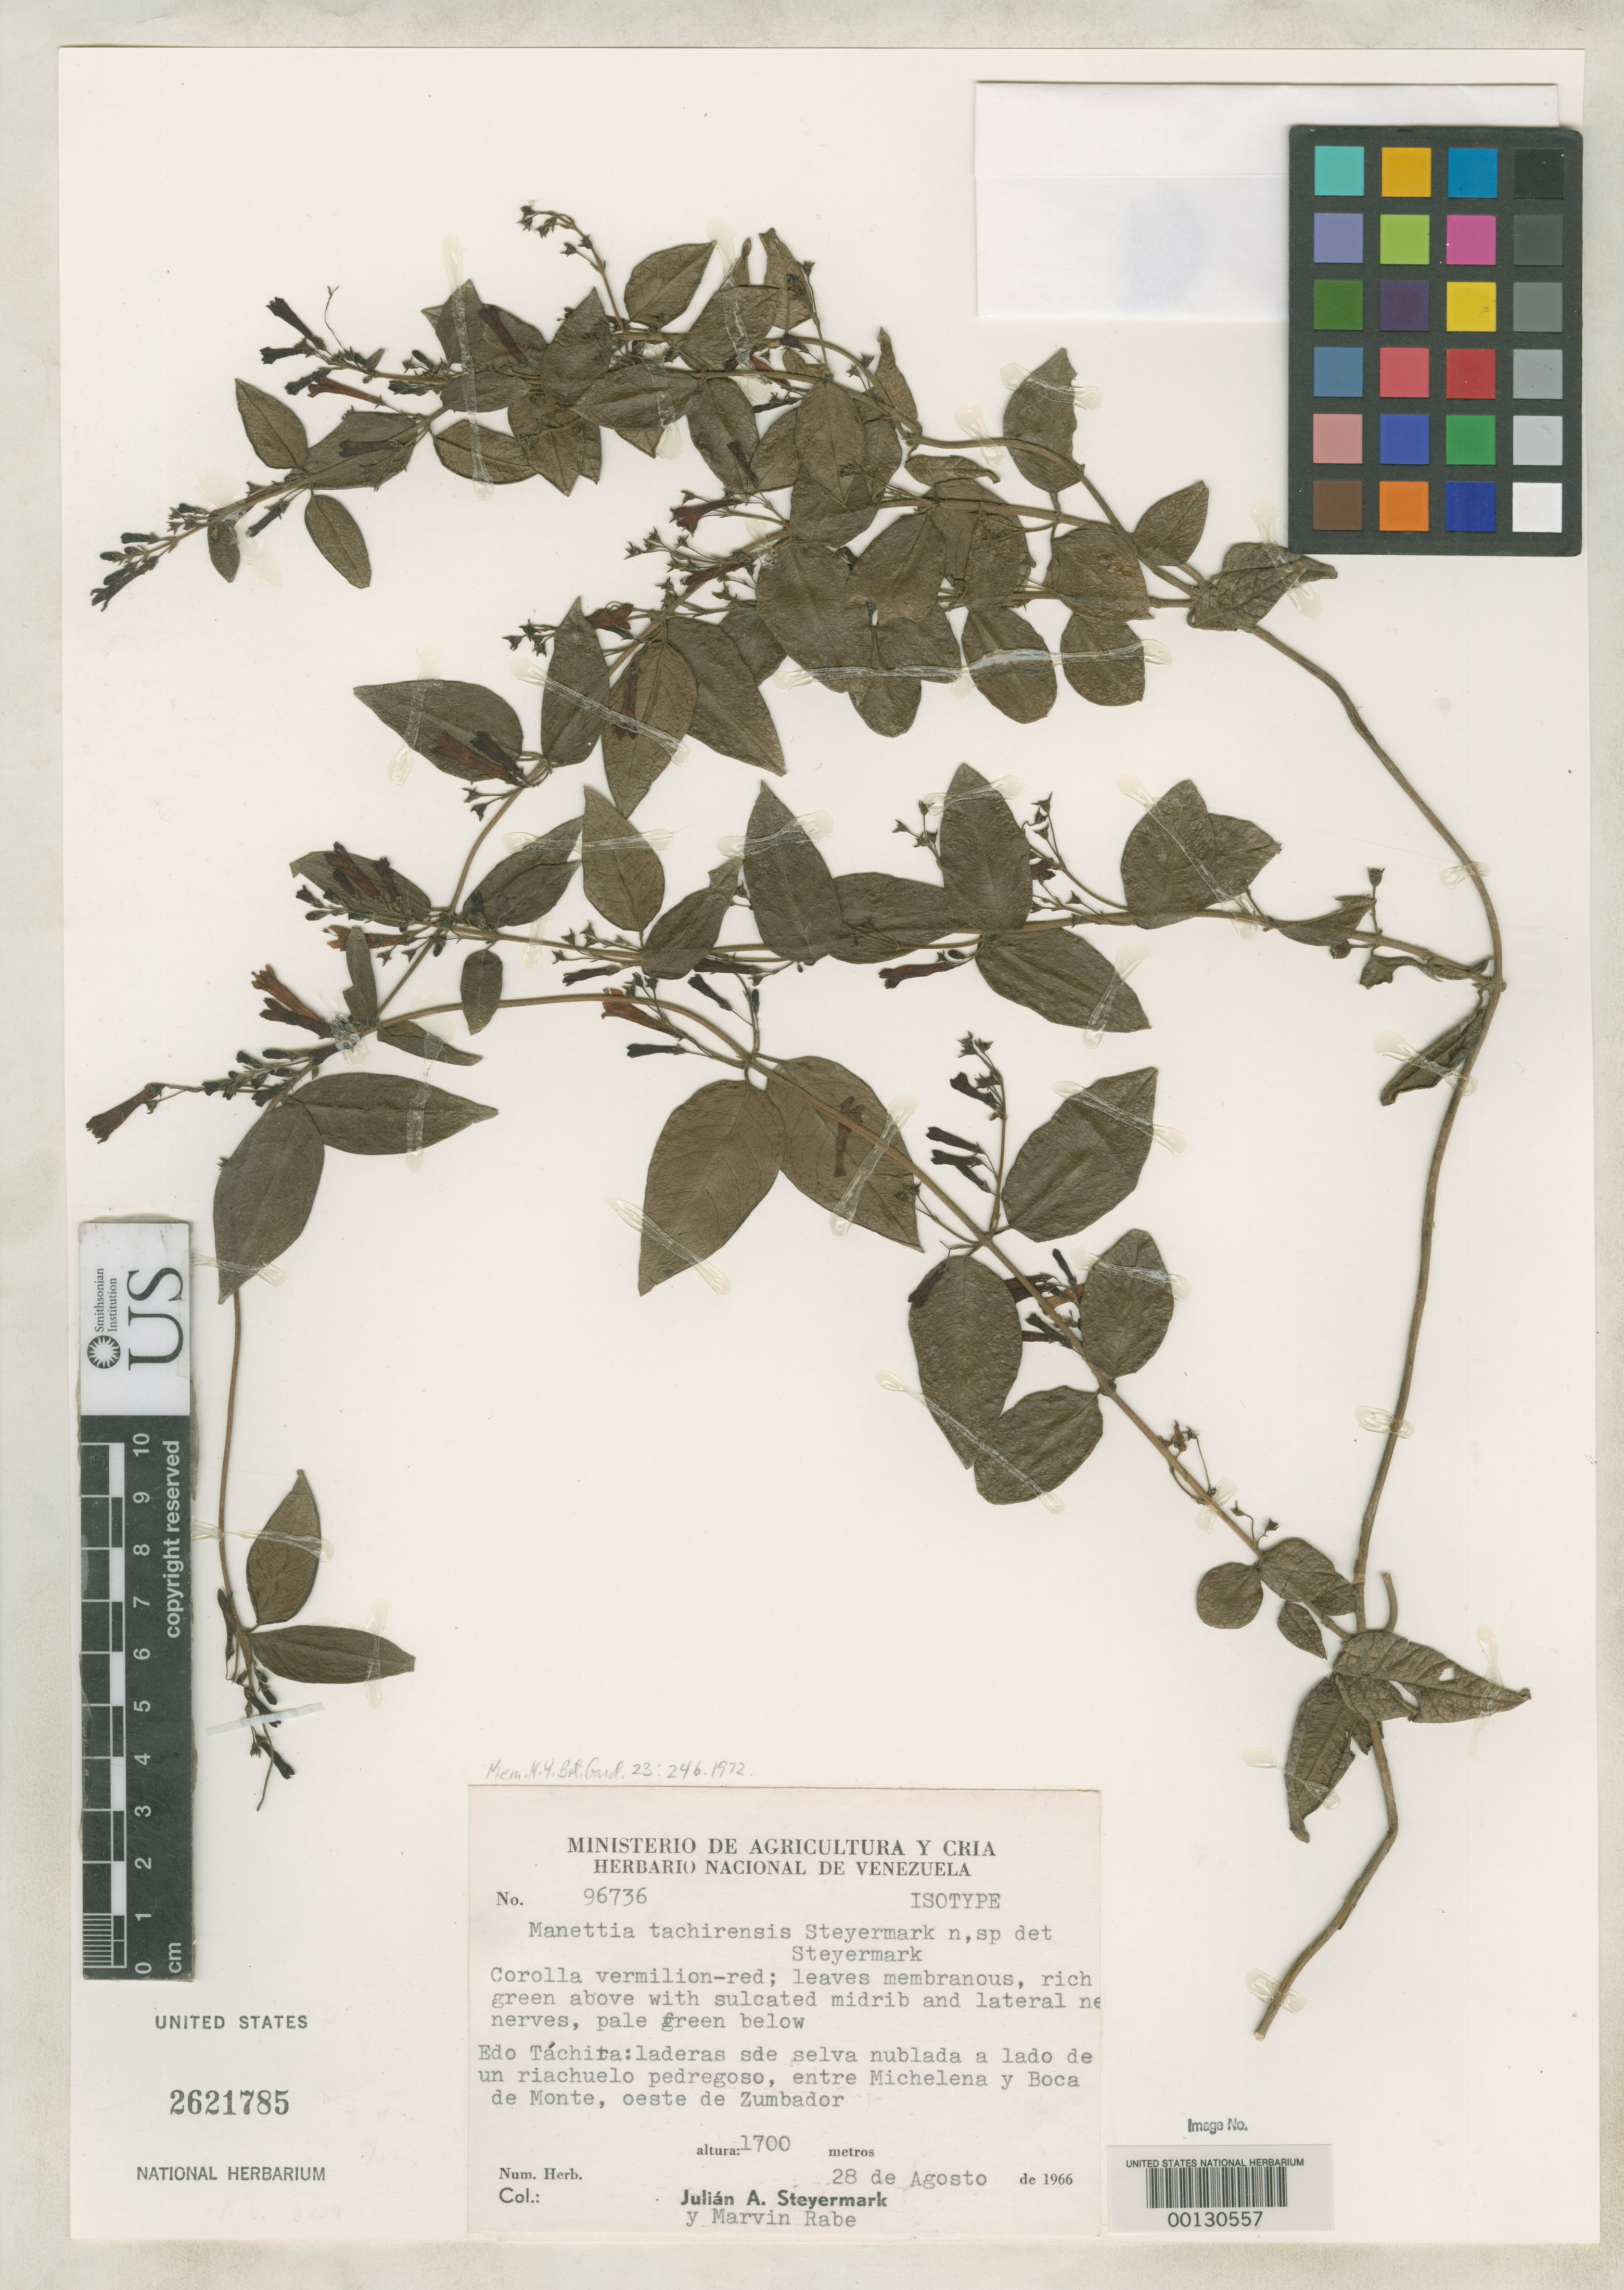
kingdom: Plantae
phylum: Tracheophyta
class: Magnoliopsida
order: Gentianales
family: Rubiaceae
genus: Manettia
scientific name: Manettia tachirensis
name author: Steyerm.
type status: Isotype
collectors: J. Steyermark & M. Rabe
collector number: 96736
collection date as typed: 28 Aug 1966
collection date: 1966-08-28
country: Venezuela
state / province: Tachira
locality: East of Zumbador, between Michelena and Boca de Monte.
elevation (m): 1700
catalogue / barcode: US 2621785